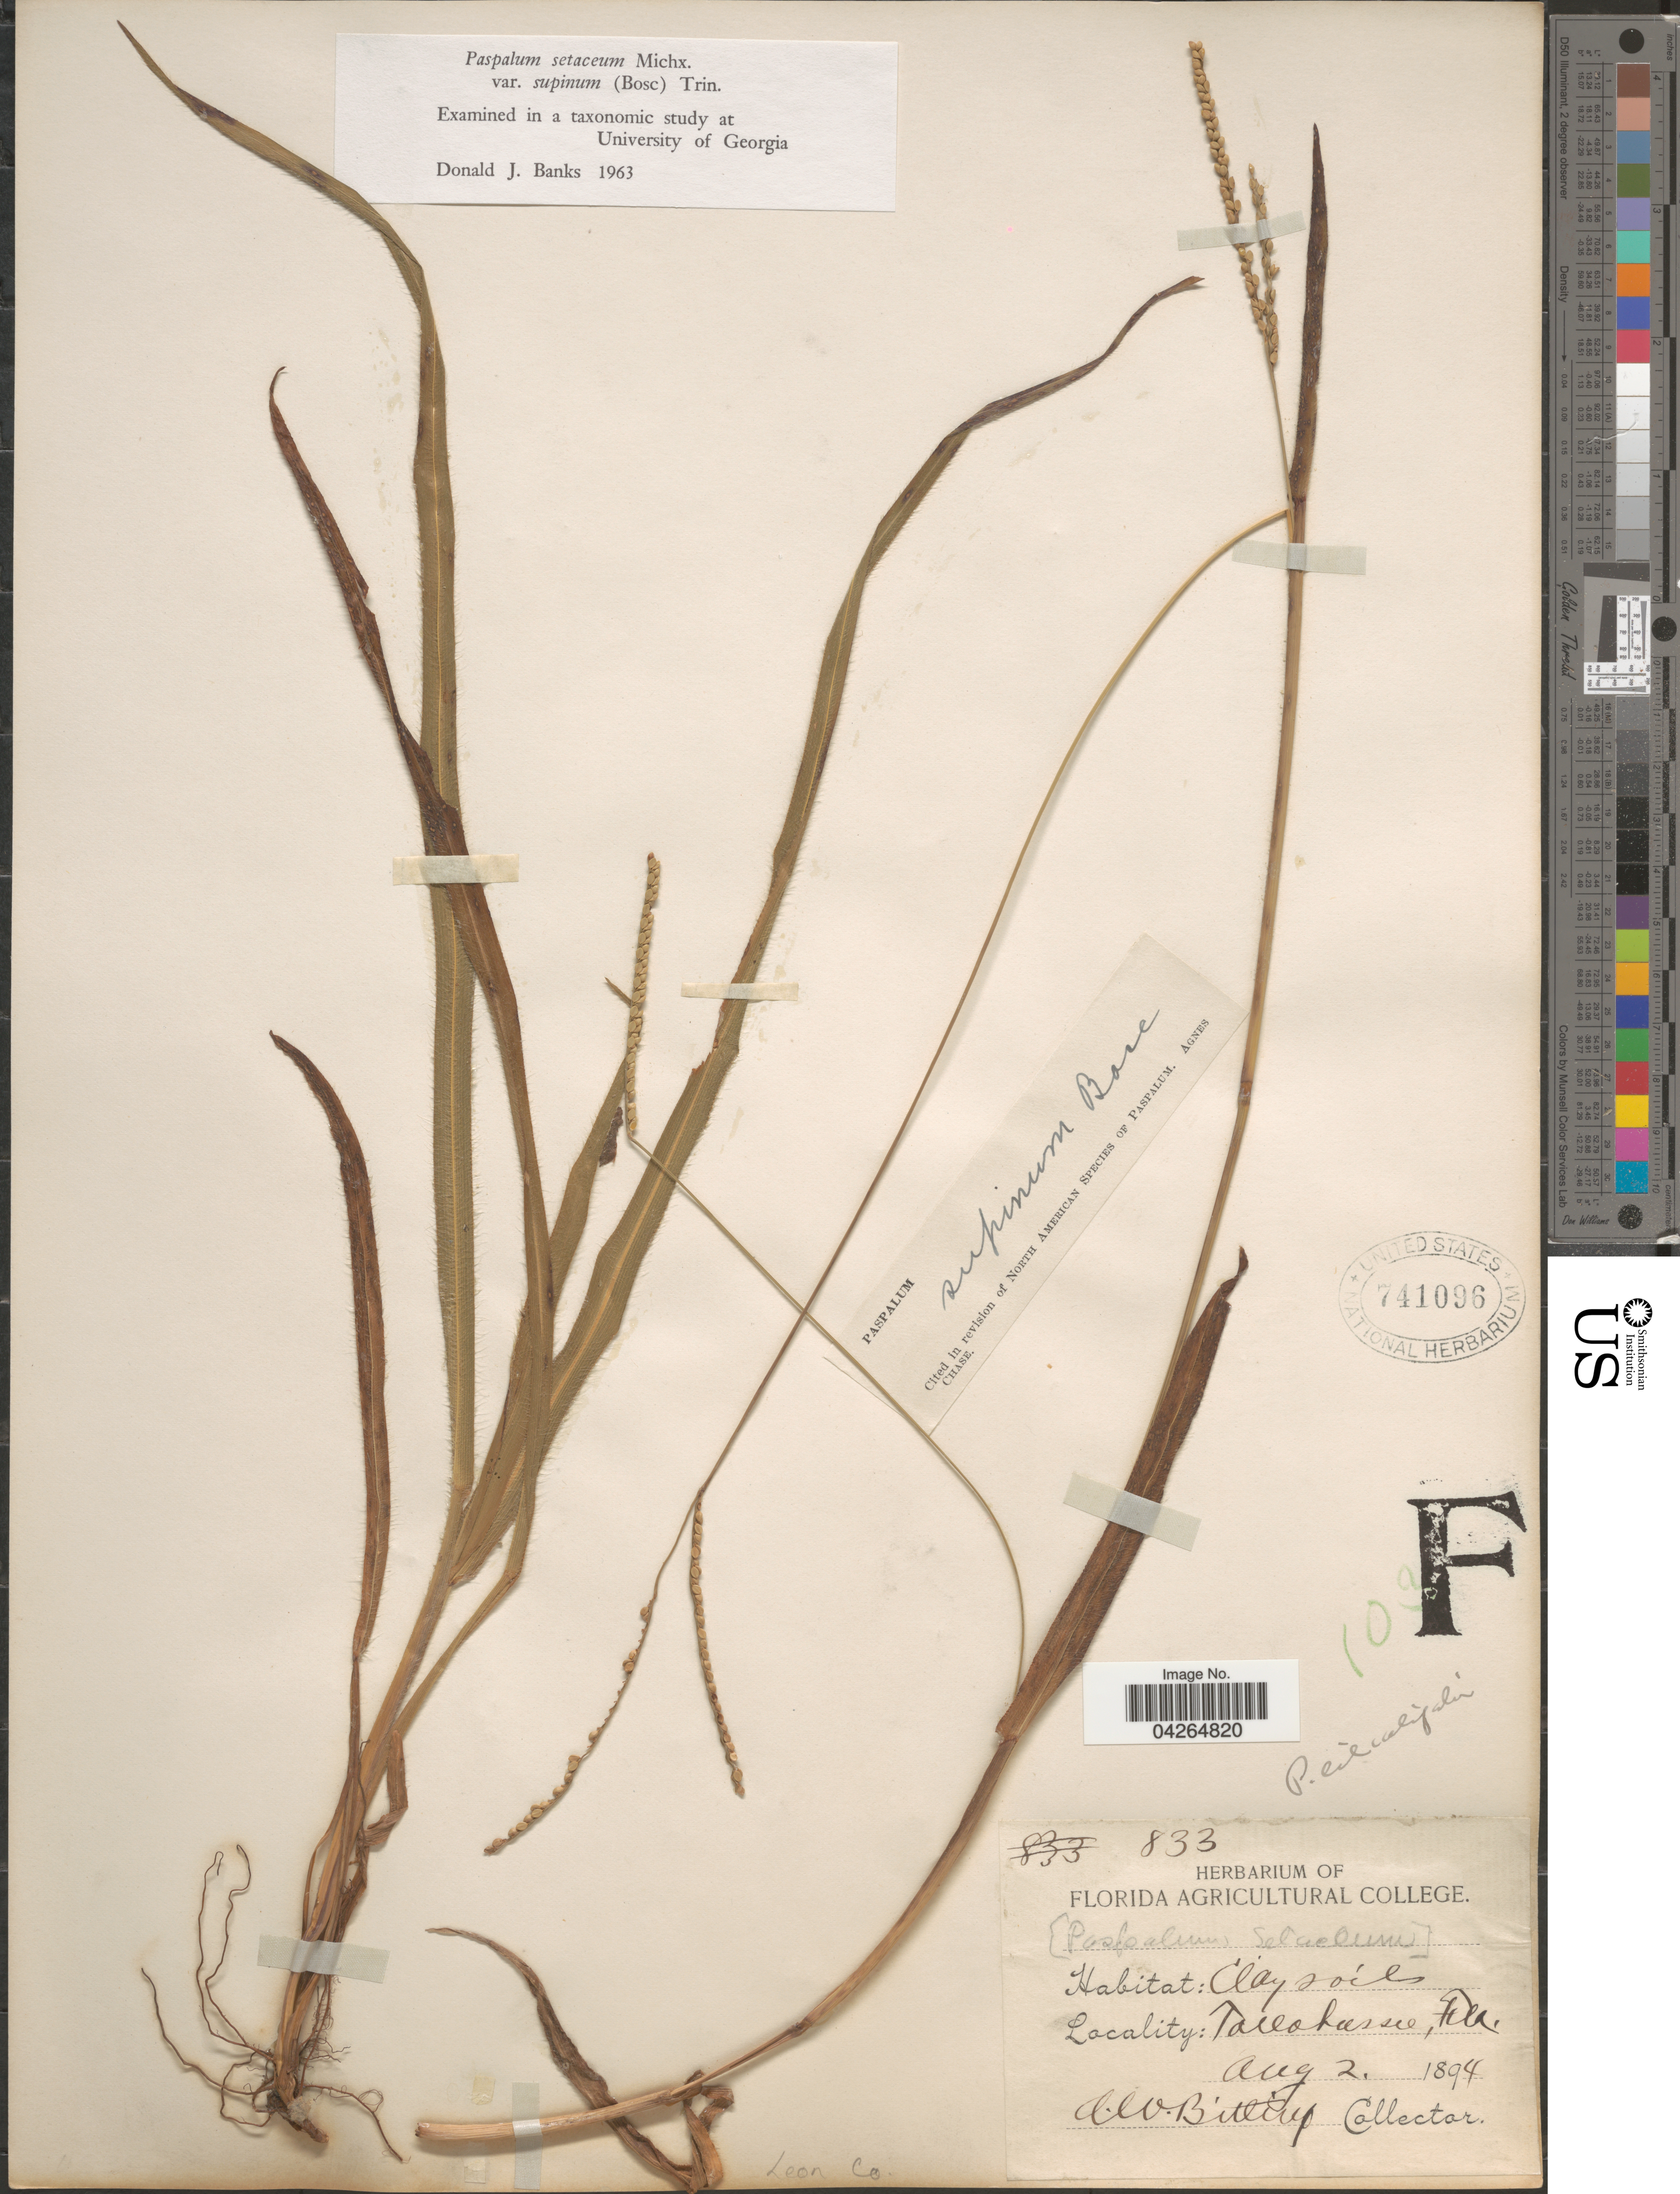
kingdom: Plantae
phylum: Tracheophyta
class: Liliopsida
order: Poales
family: Poaceae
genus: Paspalum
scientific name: Paspalum setaceum var. supinum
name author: (Bosc ex Poir.) Trin.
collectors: A. Bitting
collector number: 833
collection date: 1894-08-02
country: United States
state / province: Florida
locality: Tallahassee. Leon Co.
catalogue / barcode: US 741096